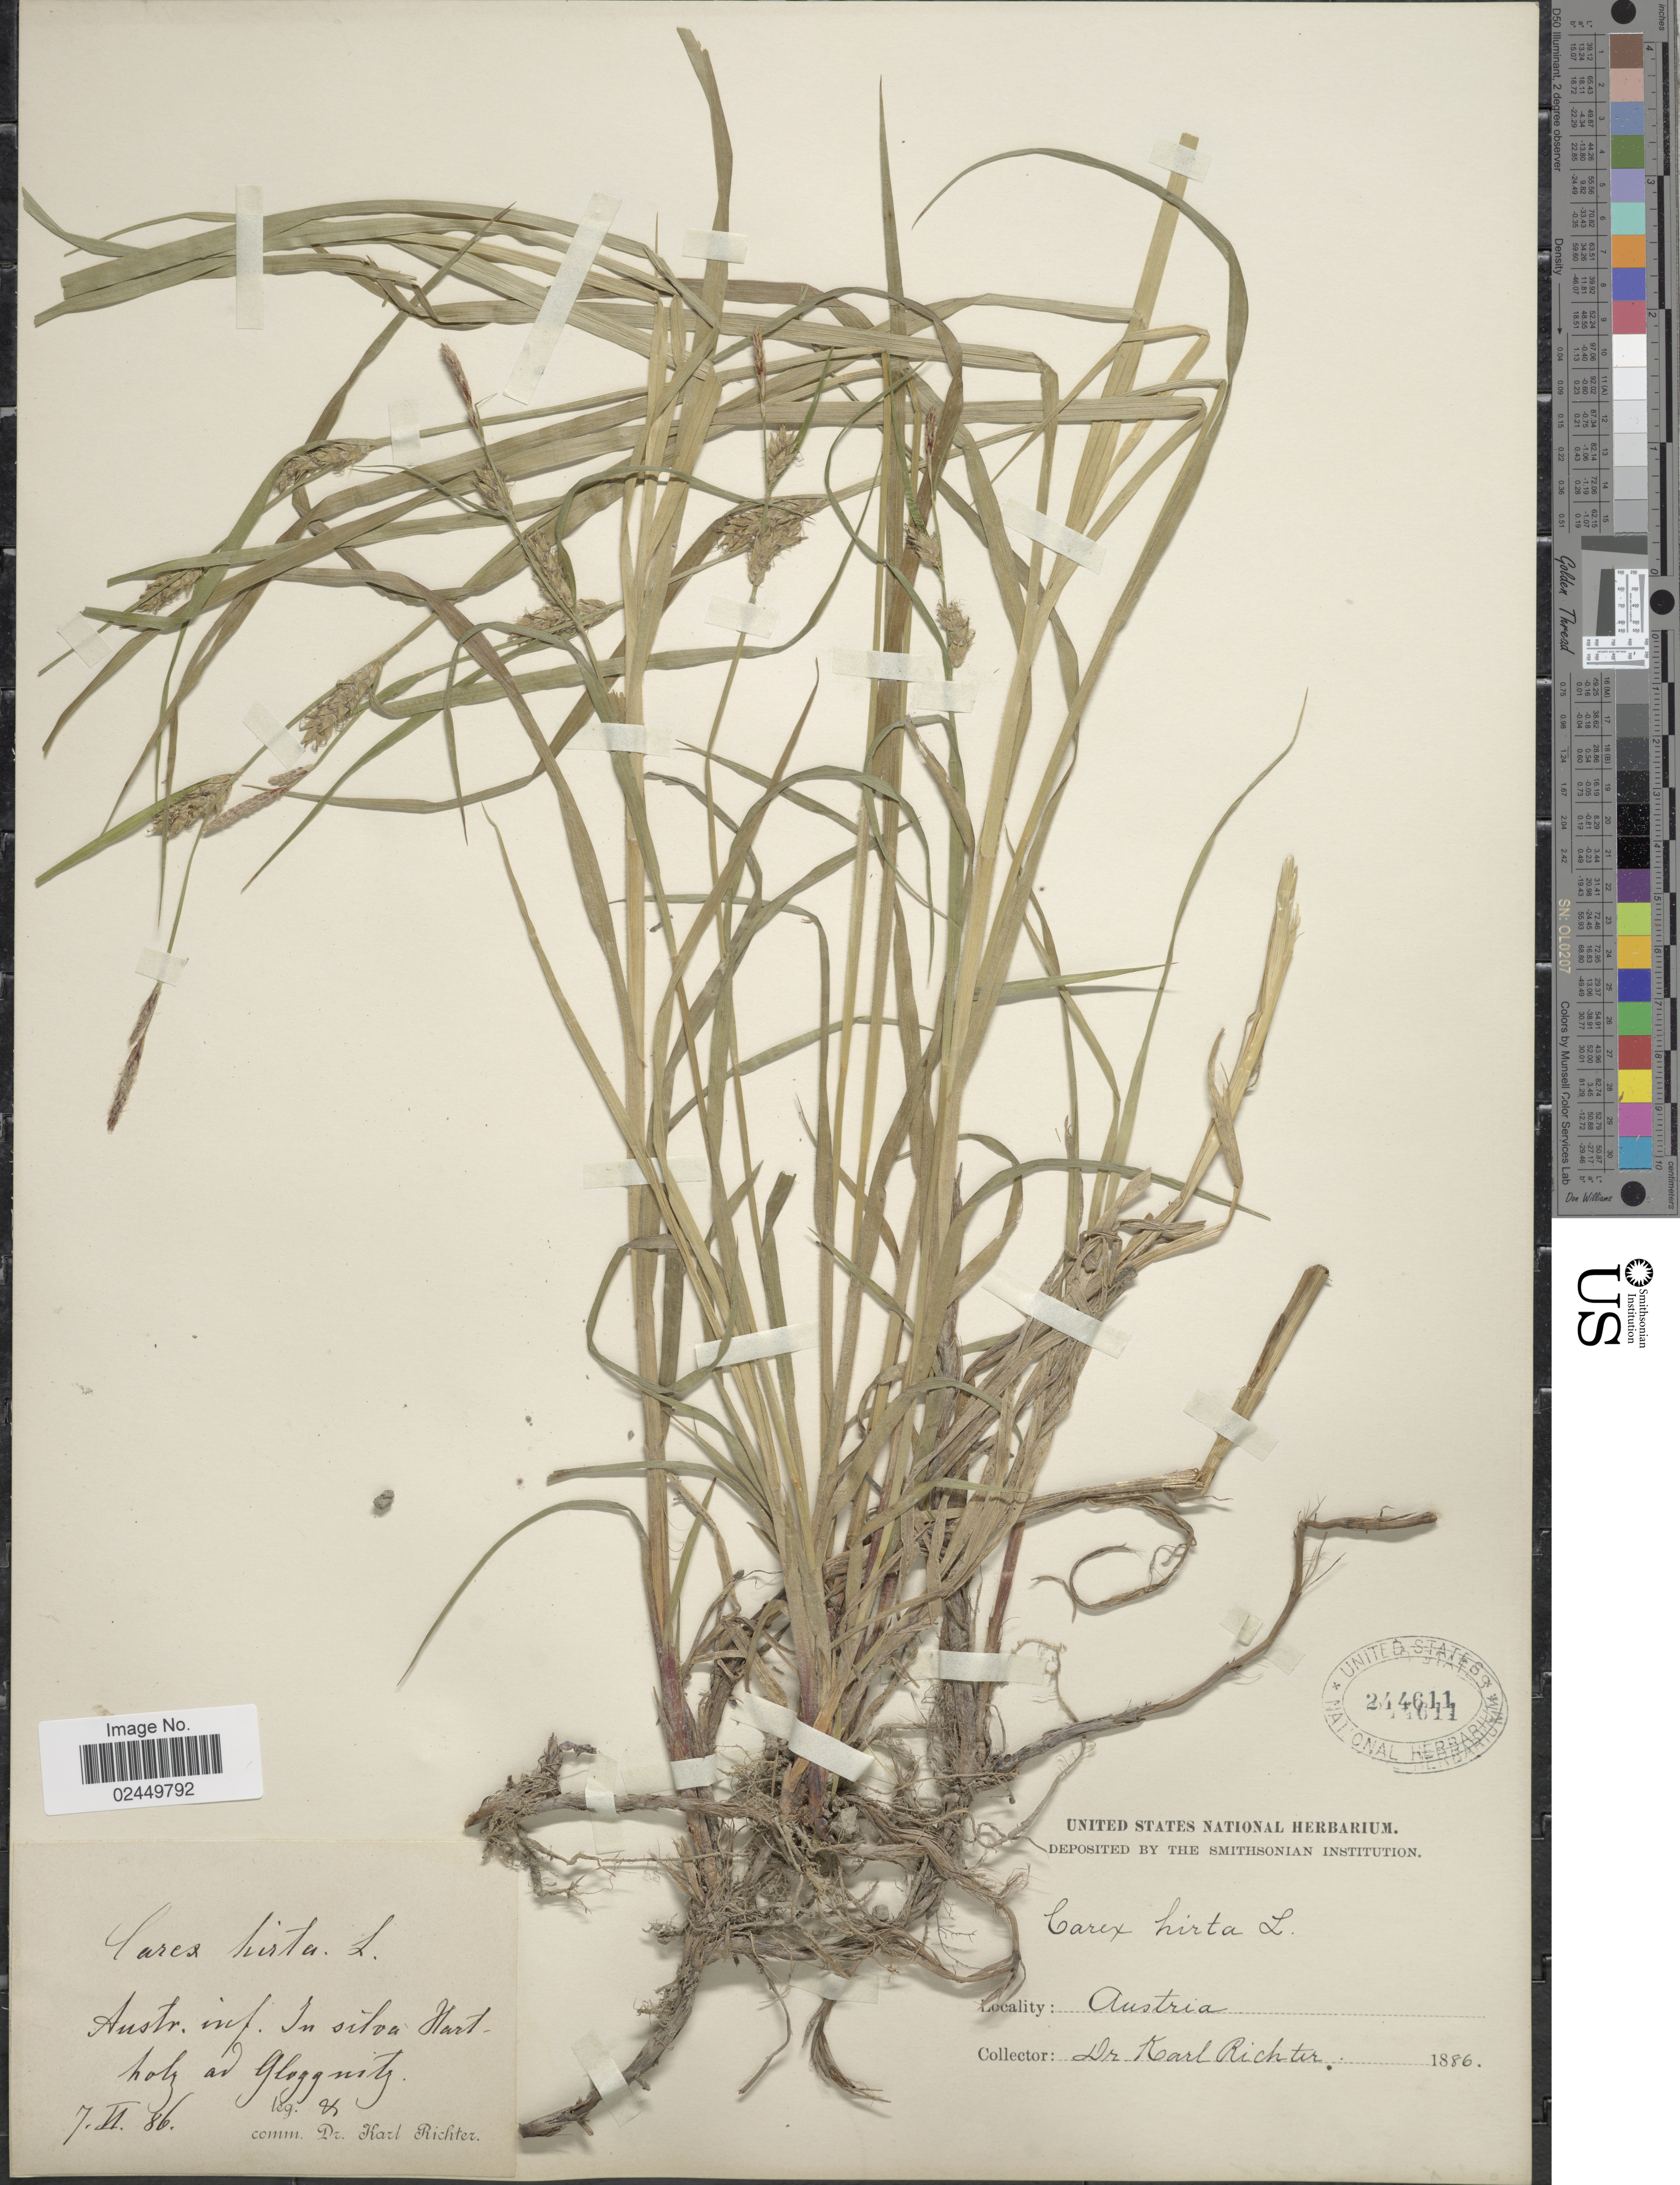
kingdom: Plantae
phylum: Tracheophyta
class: Liliopsida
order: Poales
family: Cyperaceae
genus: Carex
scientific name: Carex hirta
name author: L.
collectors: K. Richter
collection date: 1886-06-07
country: Austria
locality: Austr. inf. In silva Hartholz ad Gloggnitz [interpreted]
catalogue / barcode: US 244611